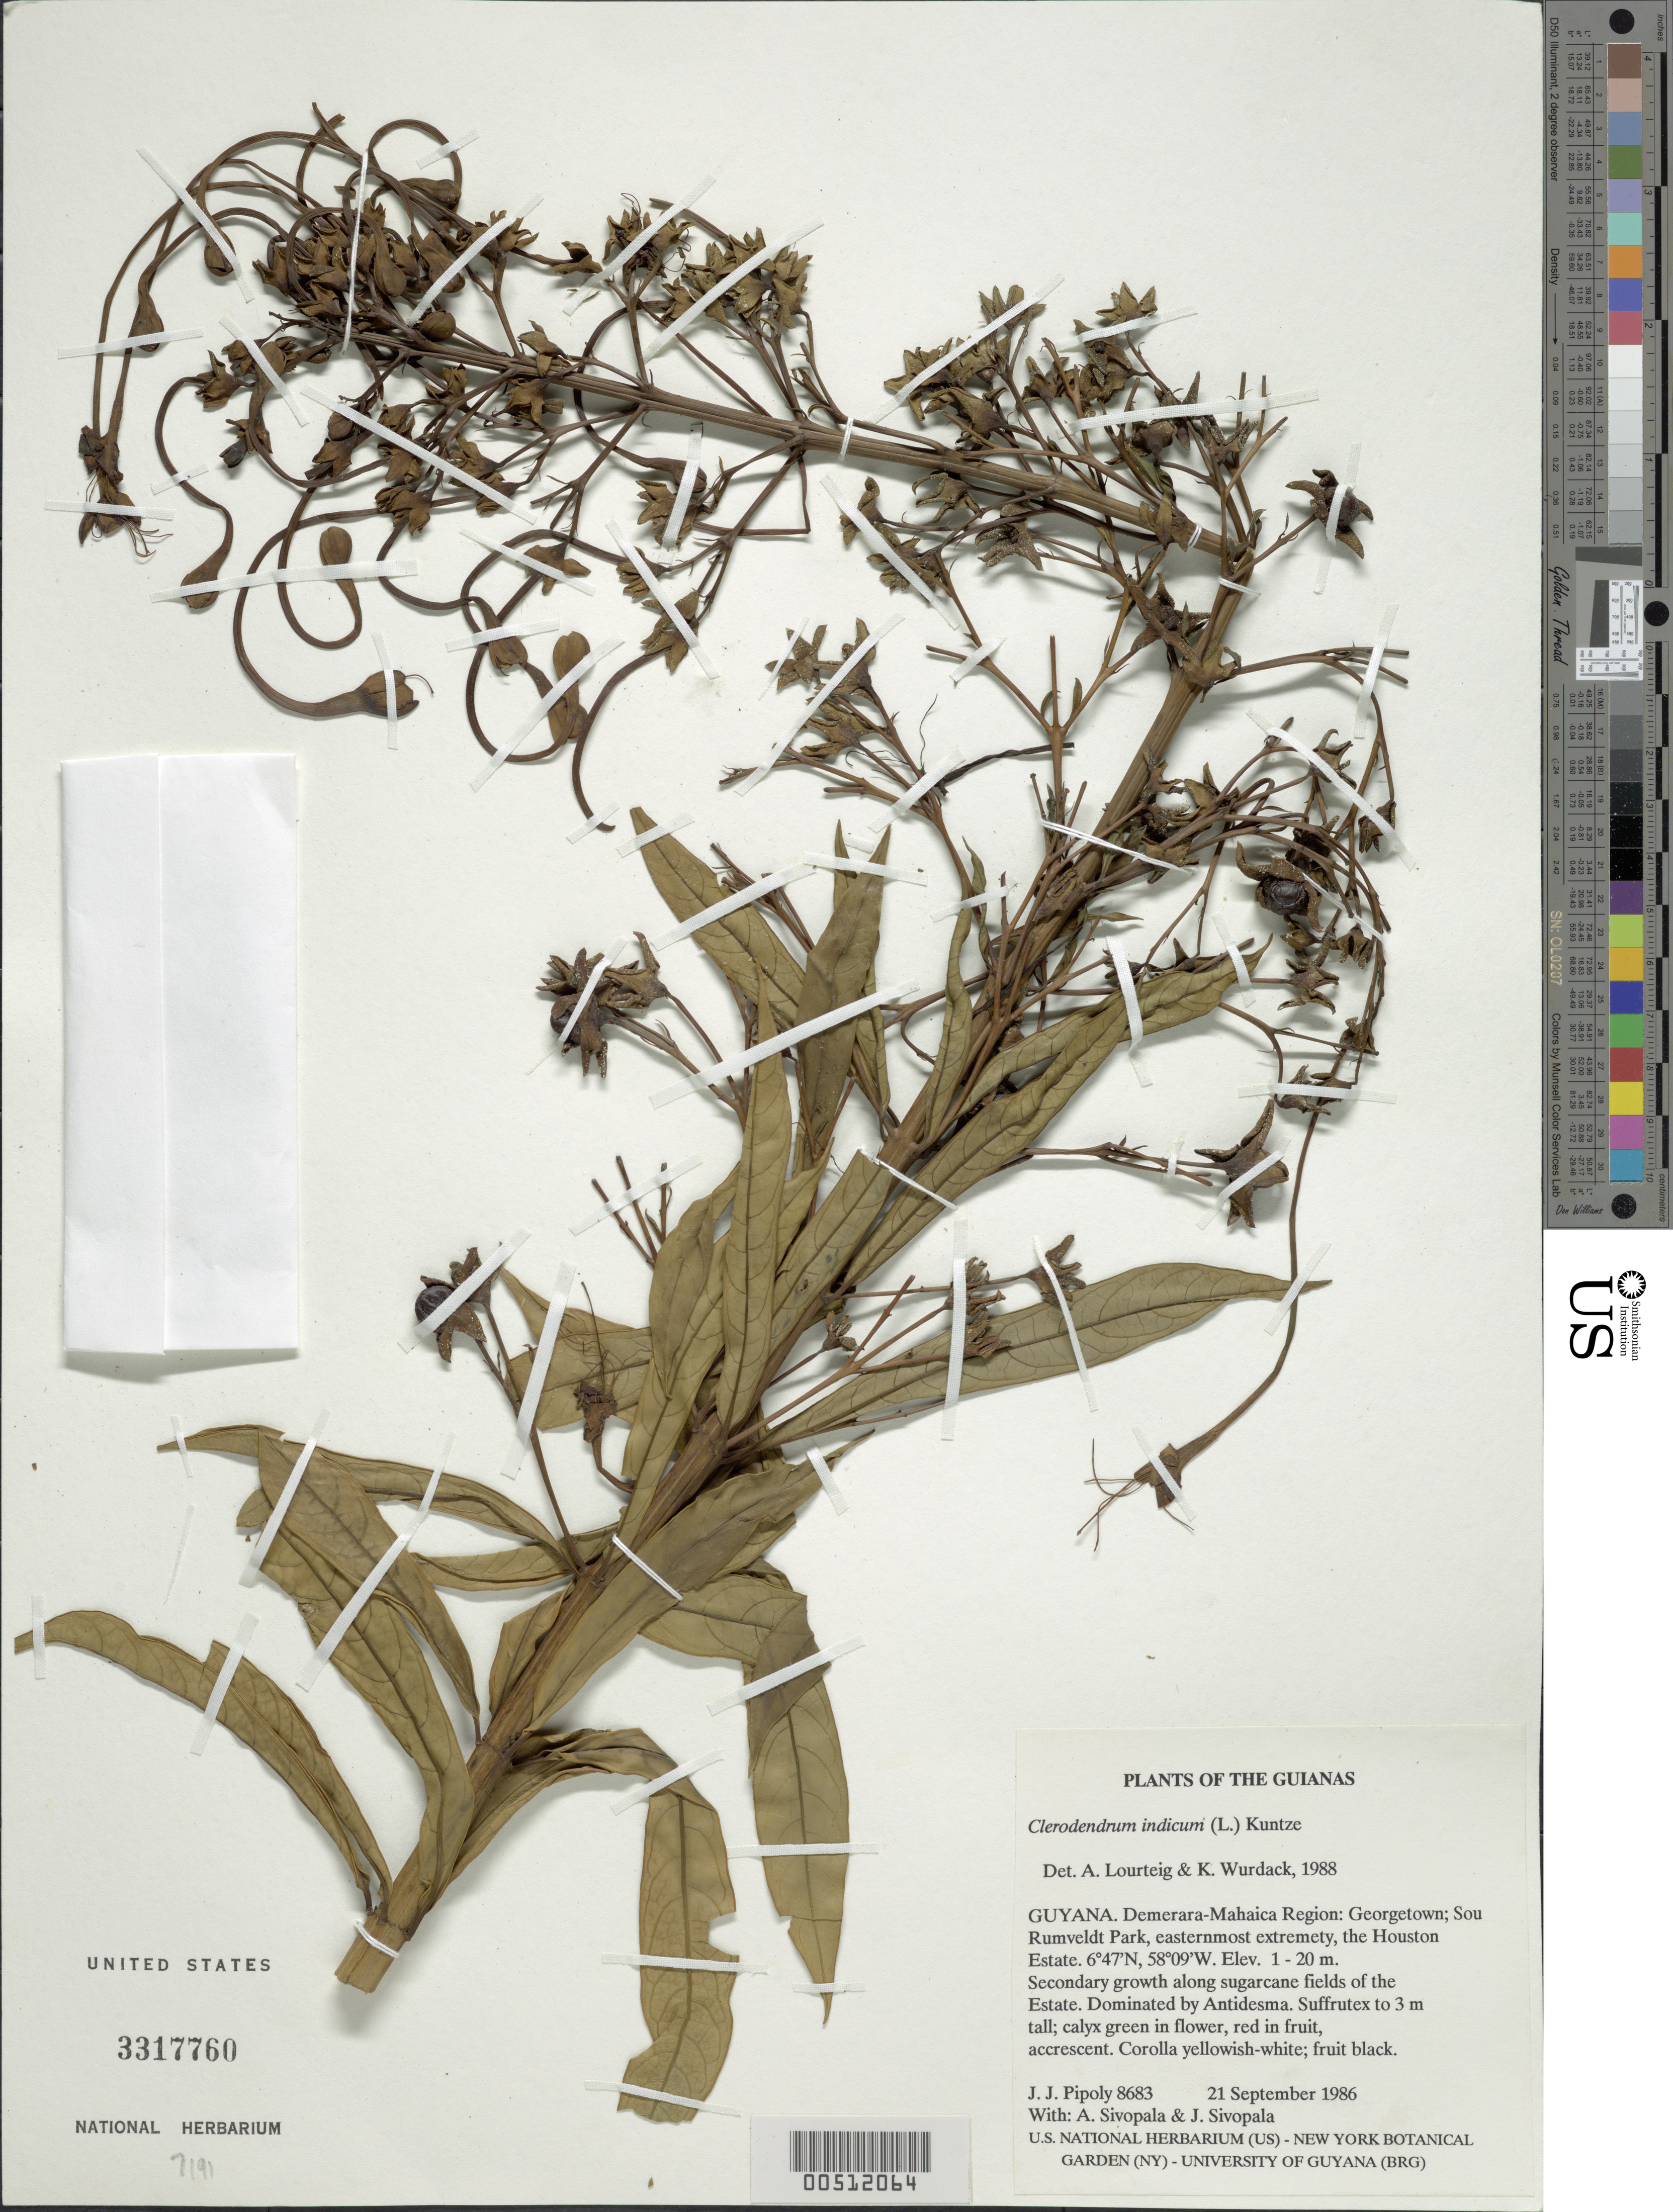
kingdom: Plantae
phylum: Tracheophyta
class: Magnoliopsida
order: Lamiales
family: Lamiaceae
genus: Clerodendrum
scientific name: Clerodendrum indicum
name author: (L.) Kuntze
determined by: Wurdack, John J., (US), US (UNITED STATES)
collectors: J. J. Pipoly, A. Sivopala & J. Sivopala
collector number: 8683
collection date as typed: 21 September 1986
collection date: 1986-09-21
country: Guyana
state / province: Demerara-Mahaica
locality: Georgetown; South Rumveldt Park, easternmost extremety, the Houston Estate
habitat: Secondary growth along sugarcane fields of the Estate. Dominated by Antidesma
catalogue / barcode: US 3317760